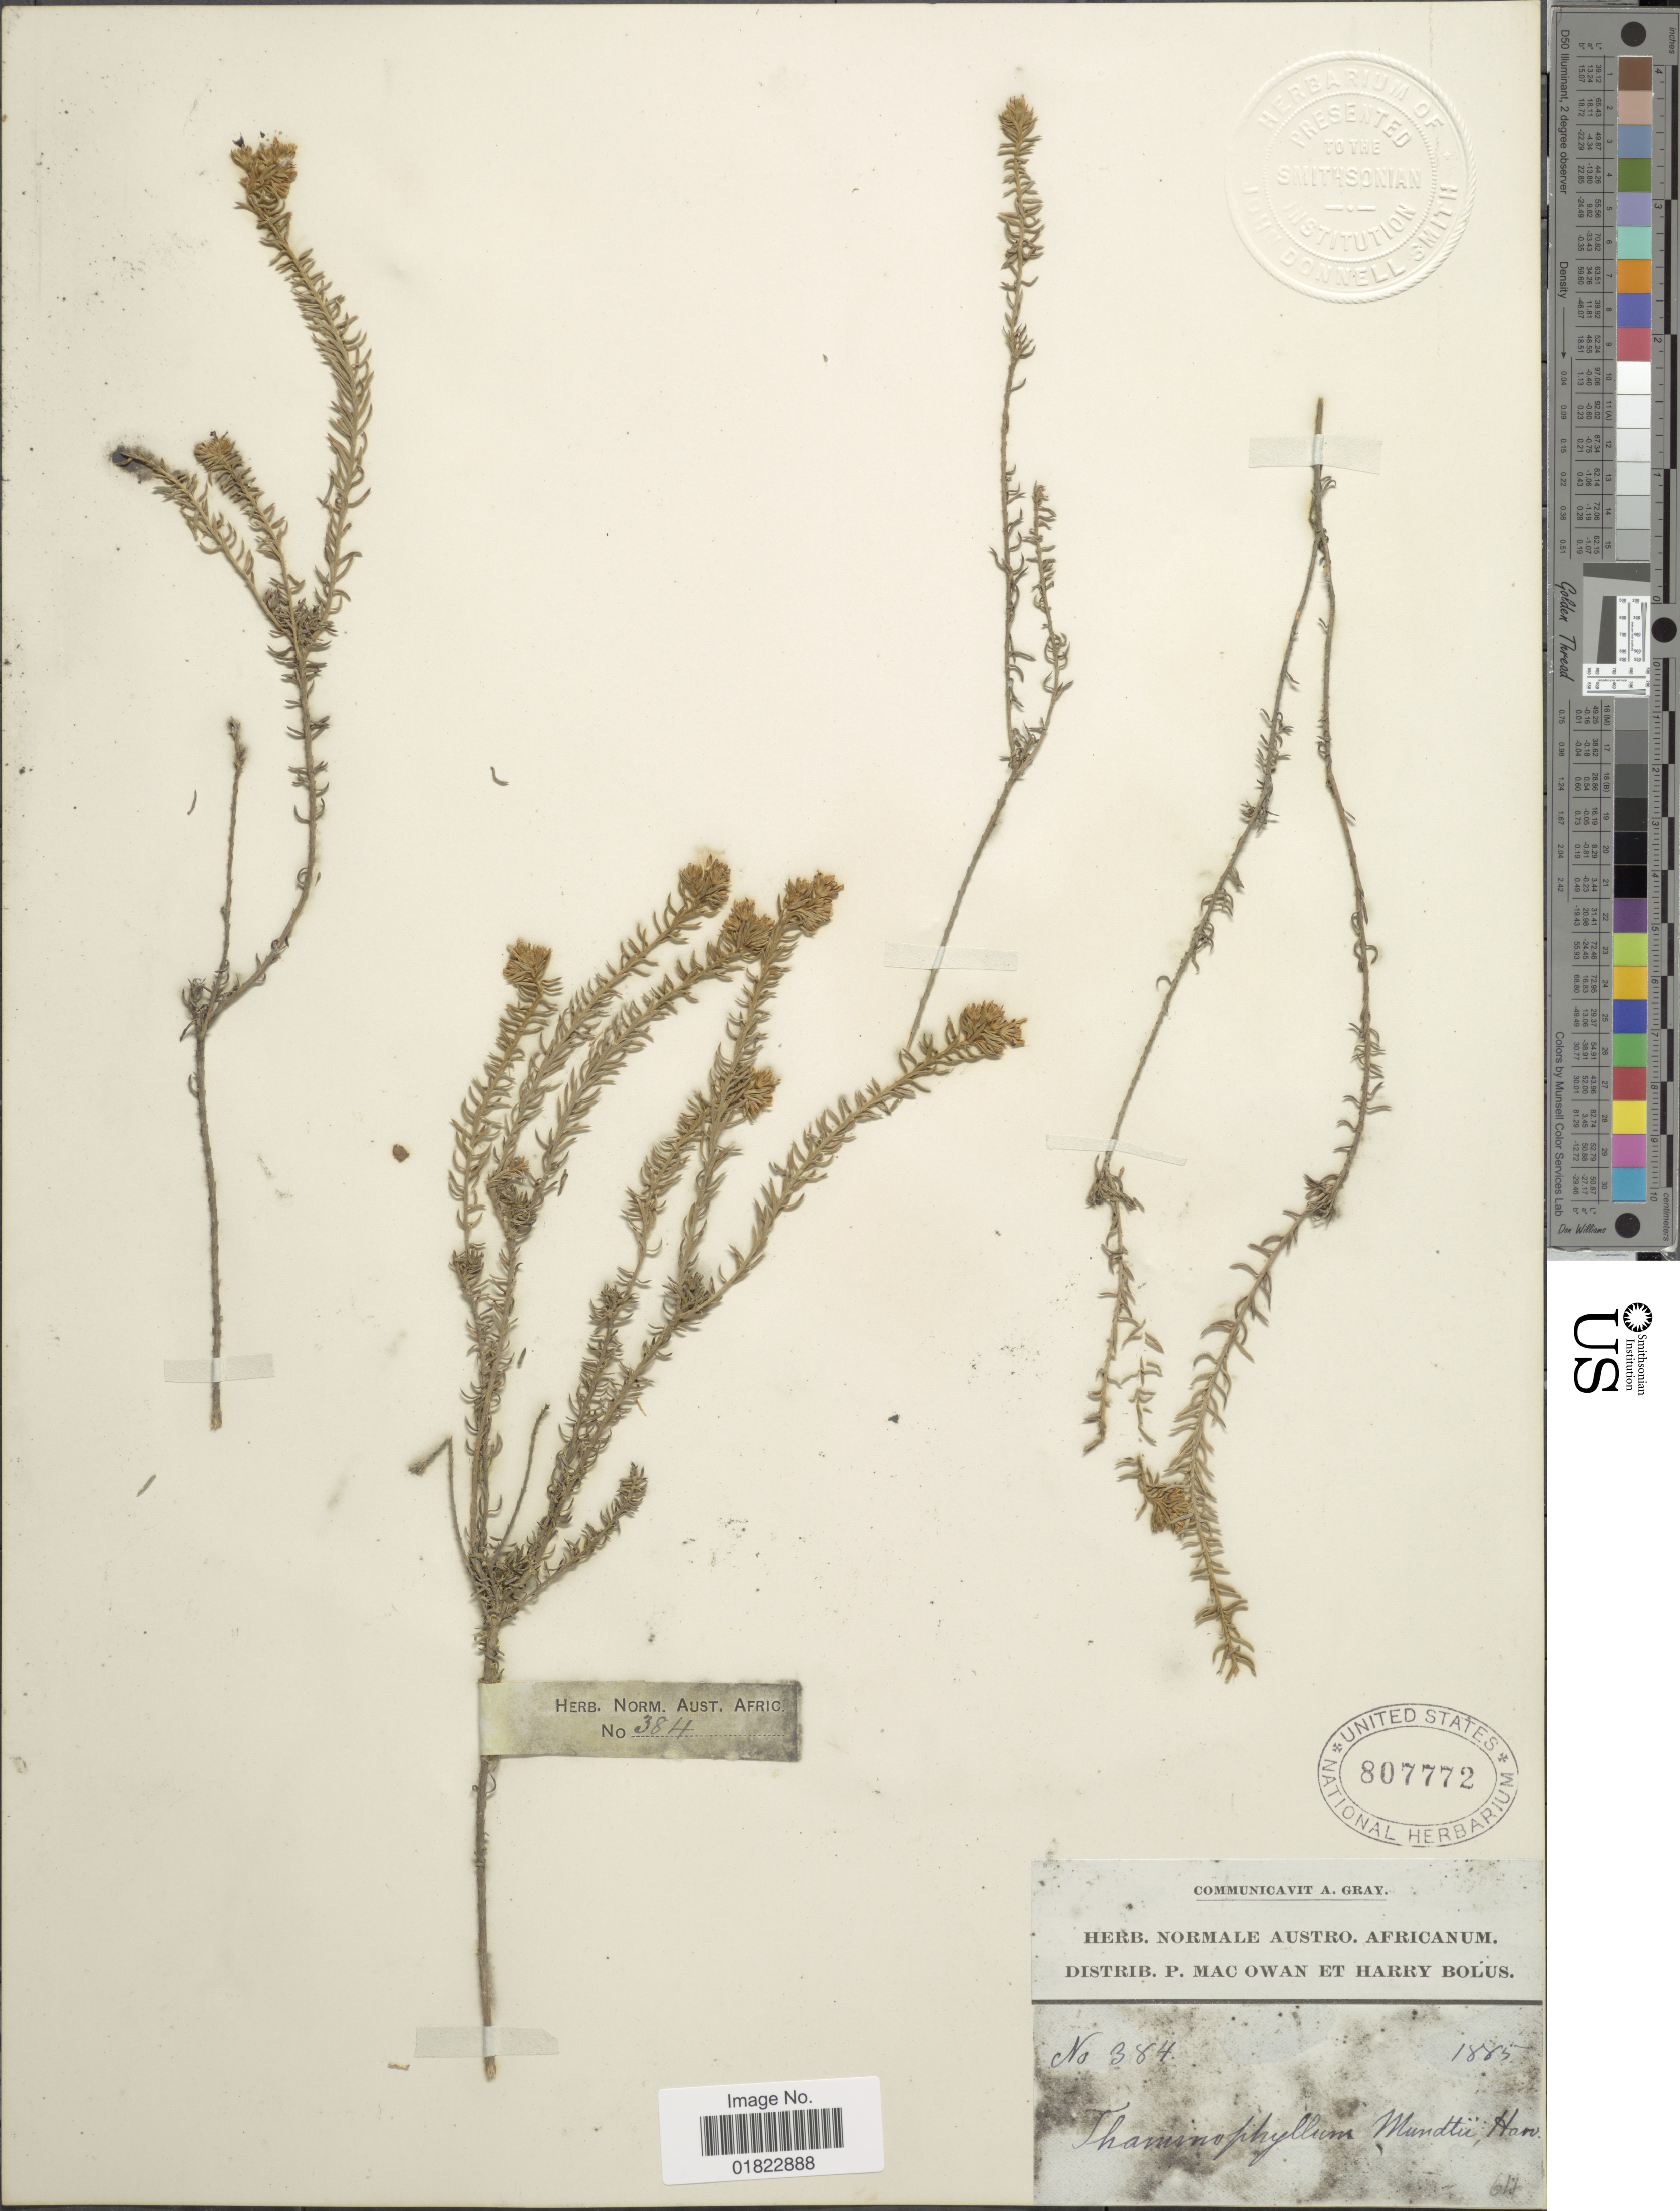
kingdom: Plantae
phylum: Tracheophyta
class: Magnoliopsida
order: Asterales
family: Asteraceae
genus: Thaminophyllum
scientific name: Thaminophyllum mundtii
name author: Harv.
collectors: ex herb. Normale Austr. Afr.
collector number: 384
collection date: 1885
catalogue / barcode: US 807772